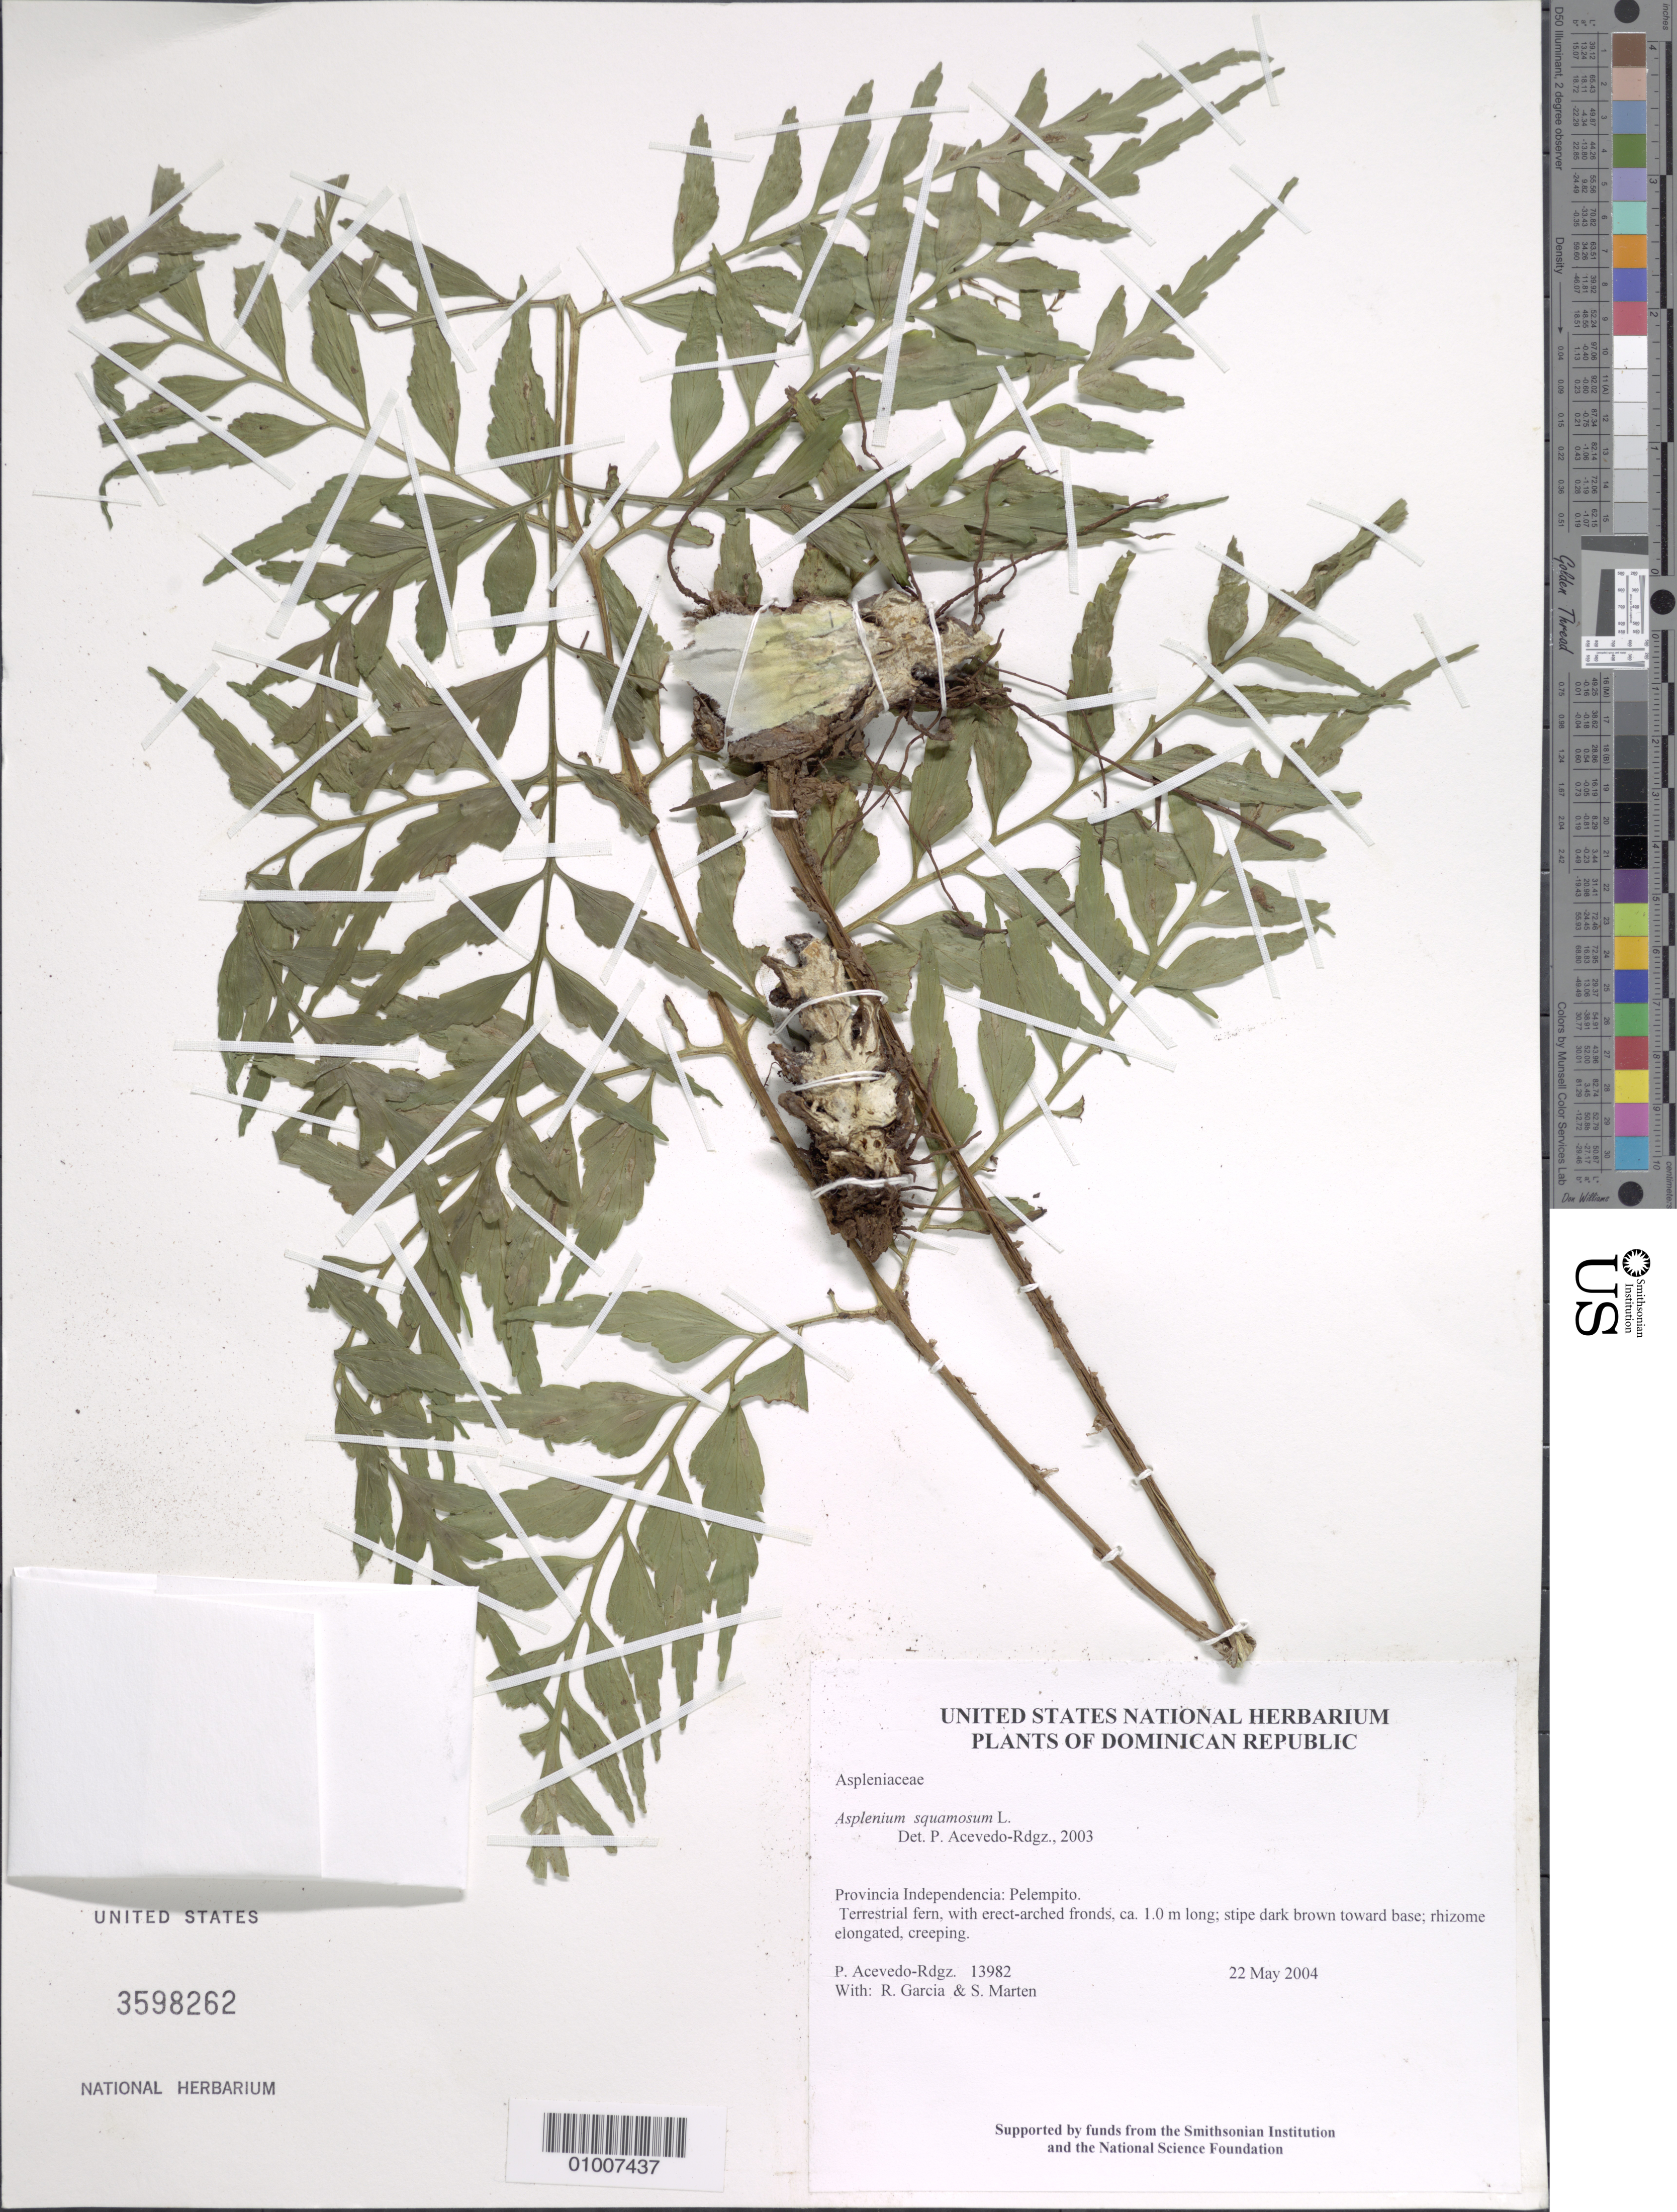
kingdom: Plantae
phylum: Tracheophyta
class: Polypodiopsida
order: Polypodiales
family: Aspleniaceae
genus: Asplenium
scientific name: Asplenium squamosum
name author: L.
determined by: Acevedo-Rodríguez, P., (BOT), Smithsonian Institution - National Museum of Natural History (UNITED STATES)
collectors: P. Acevedo-Rodr., R. G. García & S. Marten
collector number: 13982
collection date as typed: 22 May 2004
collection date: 2004-05-22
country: Dominican Republic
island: Hispaniola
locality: Provincia Independencia: Pelempito.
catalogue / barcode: US 3598262